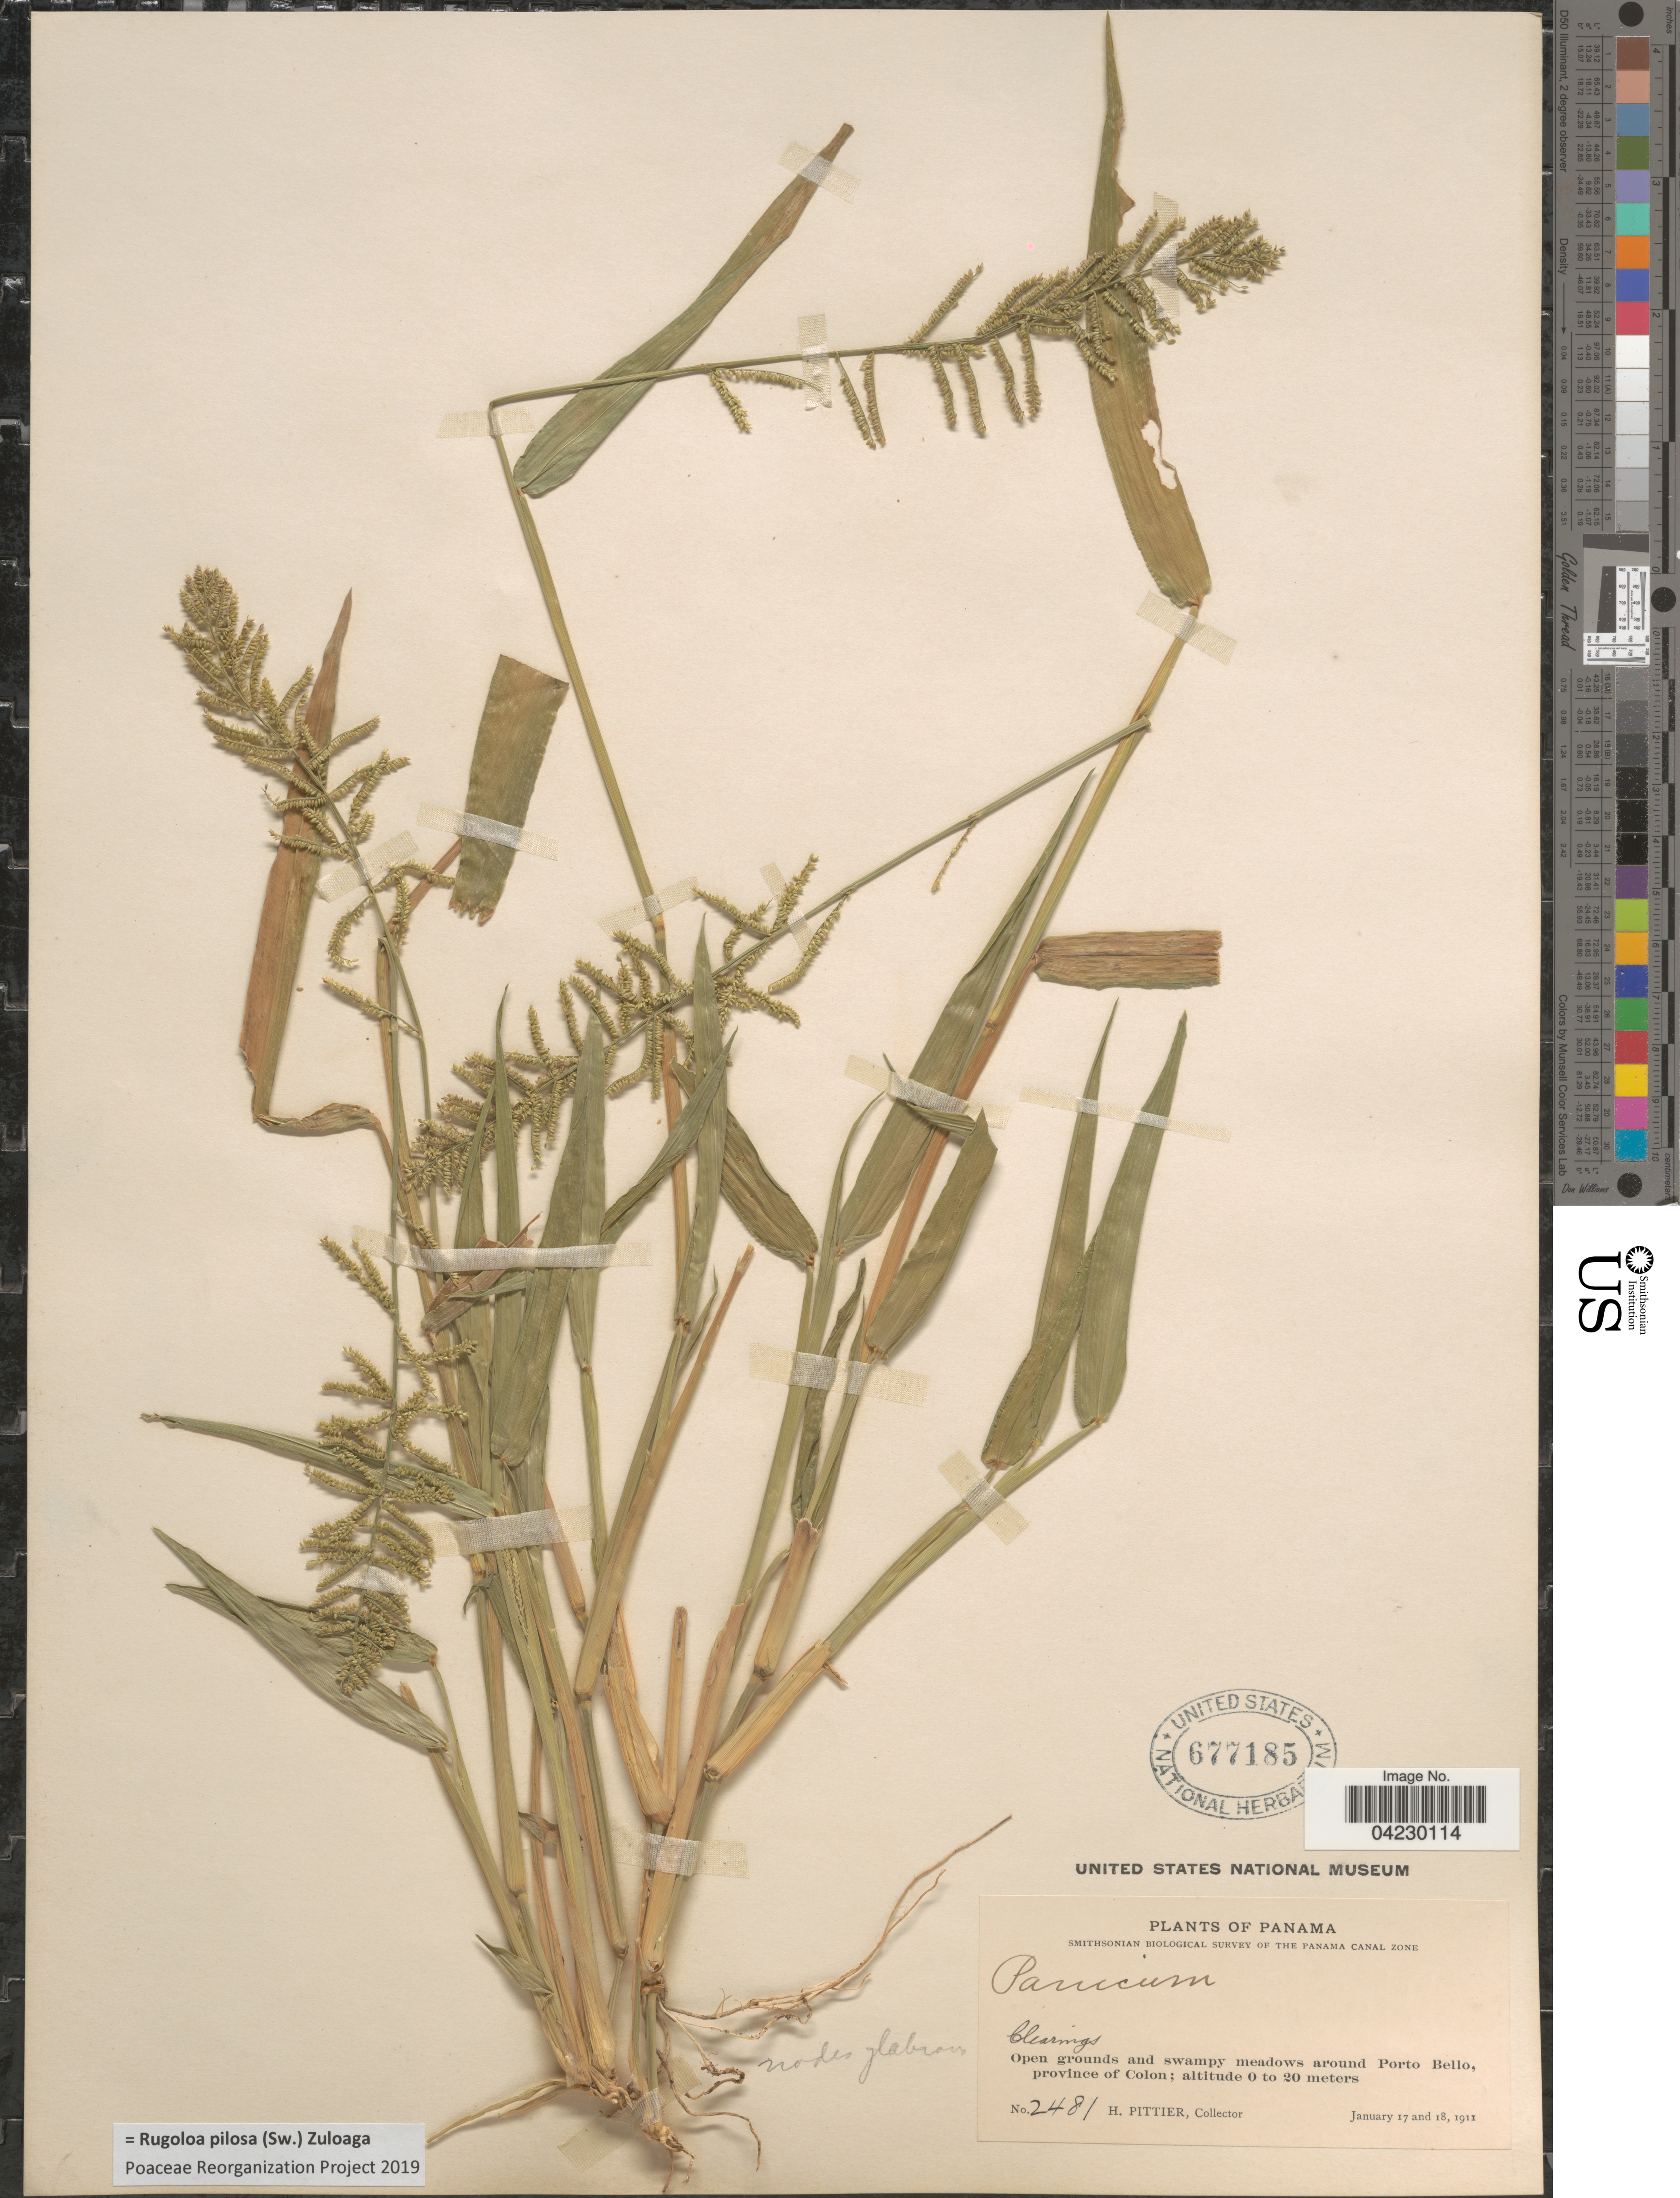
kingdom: Plantae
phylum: Tracheophyta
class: Liliopsida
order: Poales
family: Poaceae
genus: Rugoloa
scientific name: Rugoloa pilosa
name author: (Sw.) Zuloaga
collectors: H. F. Pittier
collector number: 2481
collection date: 1911-01-17/1911-01-18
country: Panama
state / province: Colón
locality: Smithsonian Biological Survey of the Panama Canal Zone. Open grounds and swampy meadows around Porto Bello.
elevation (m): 0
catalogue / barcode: US 677185